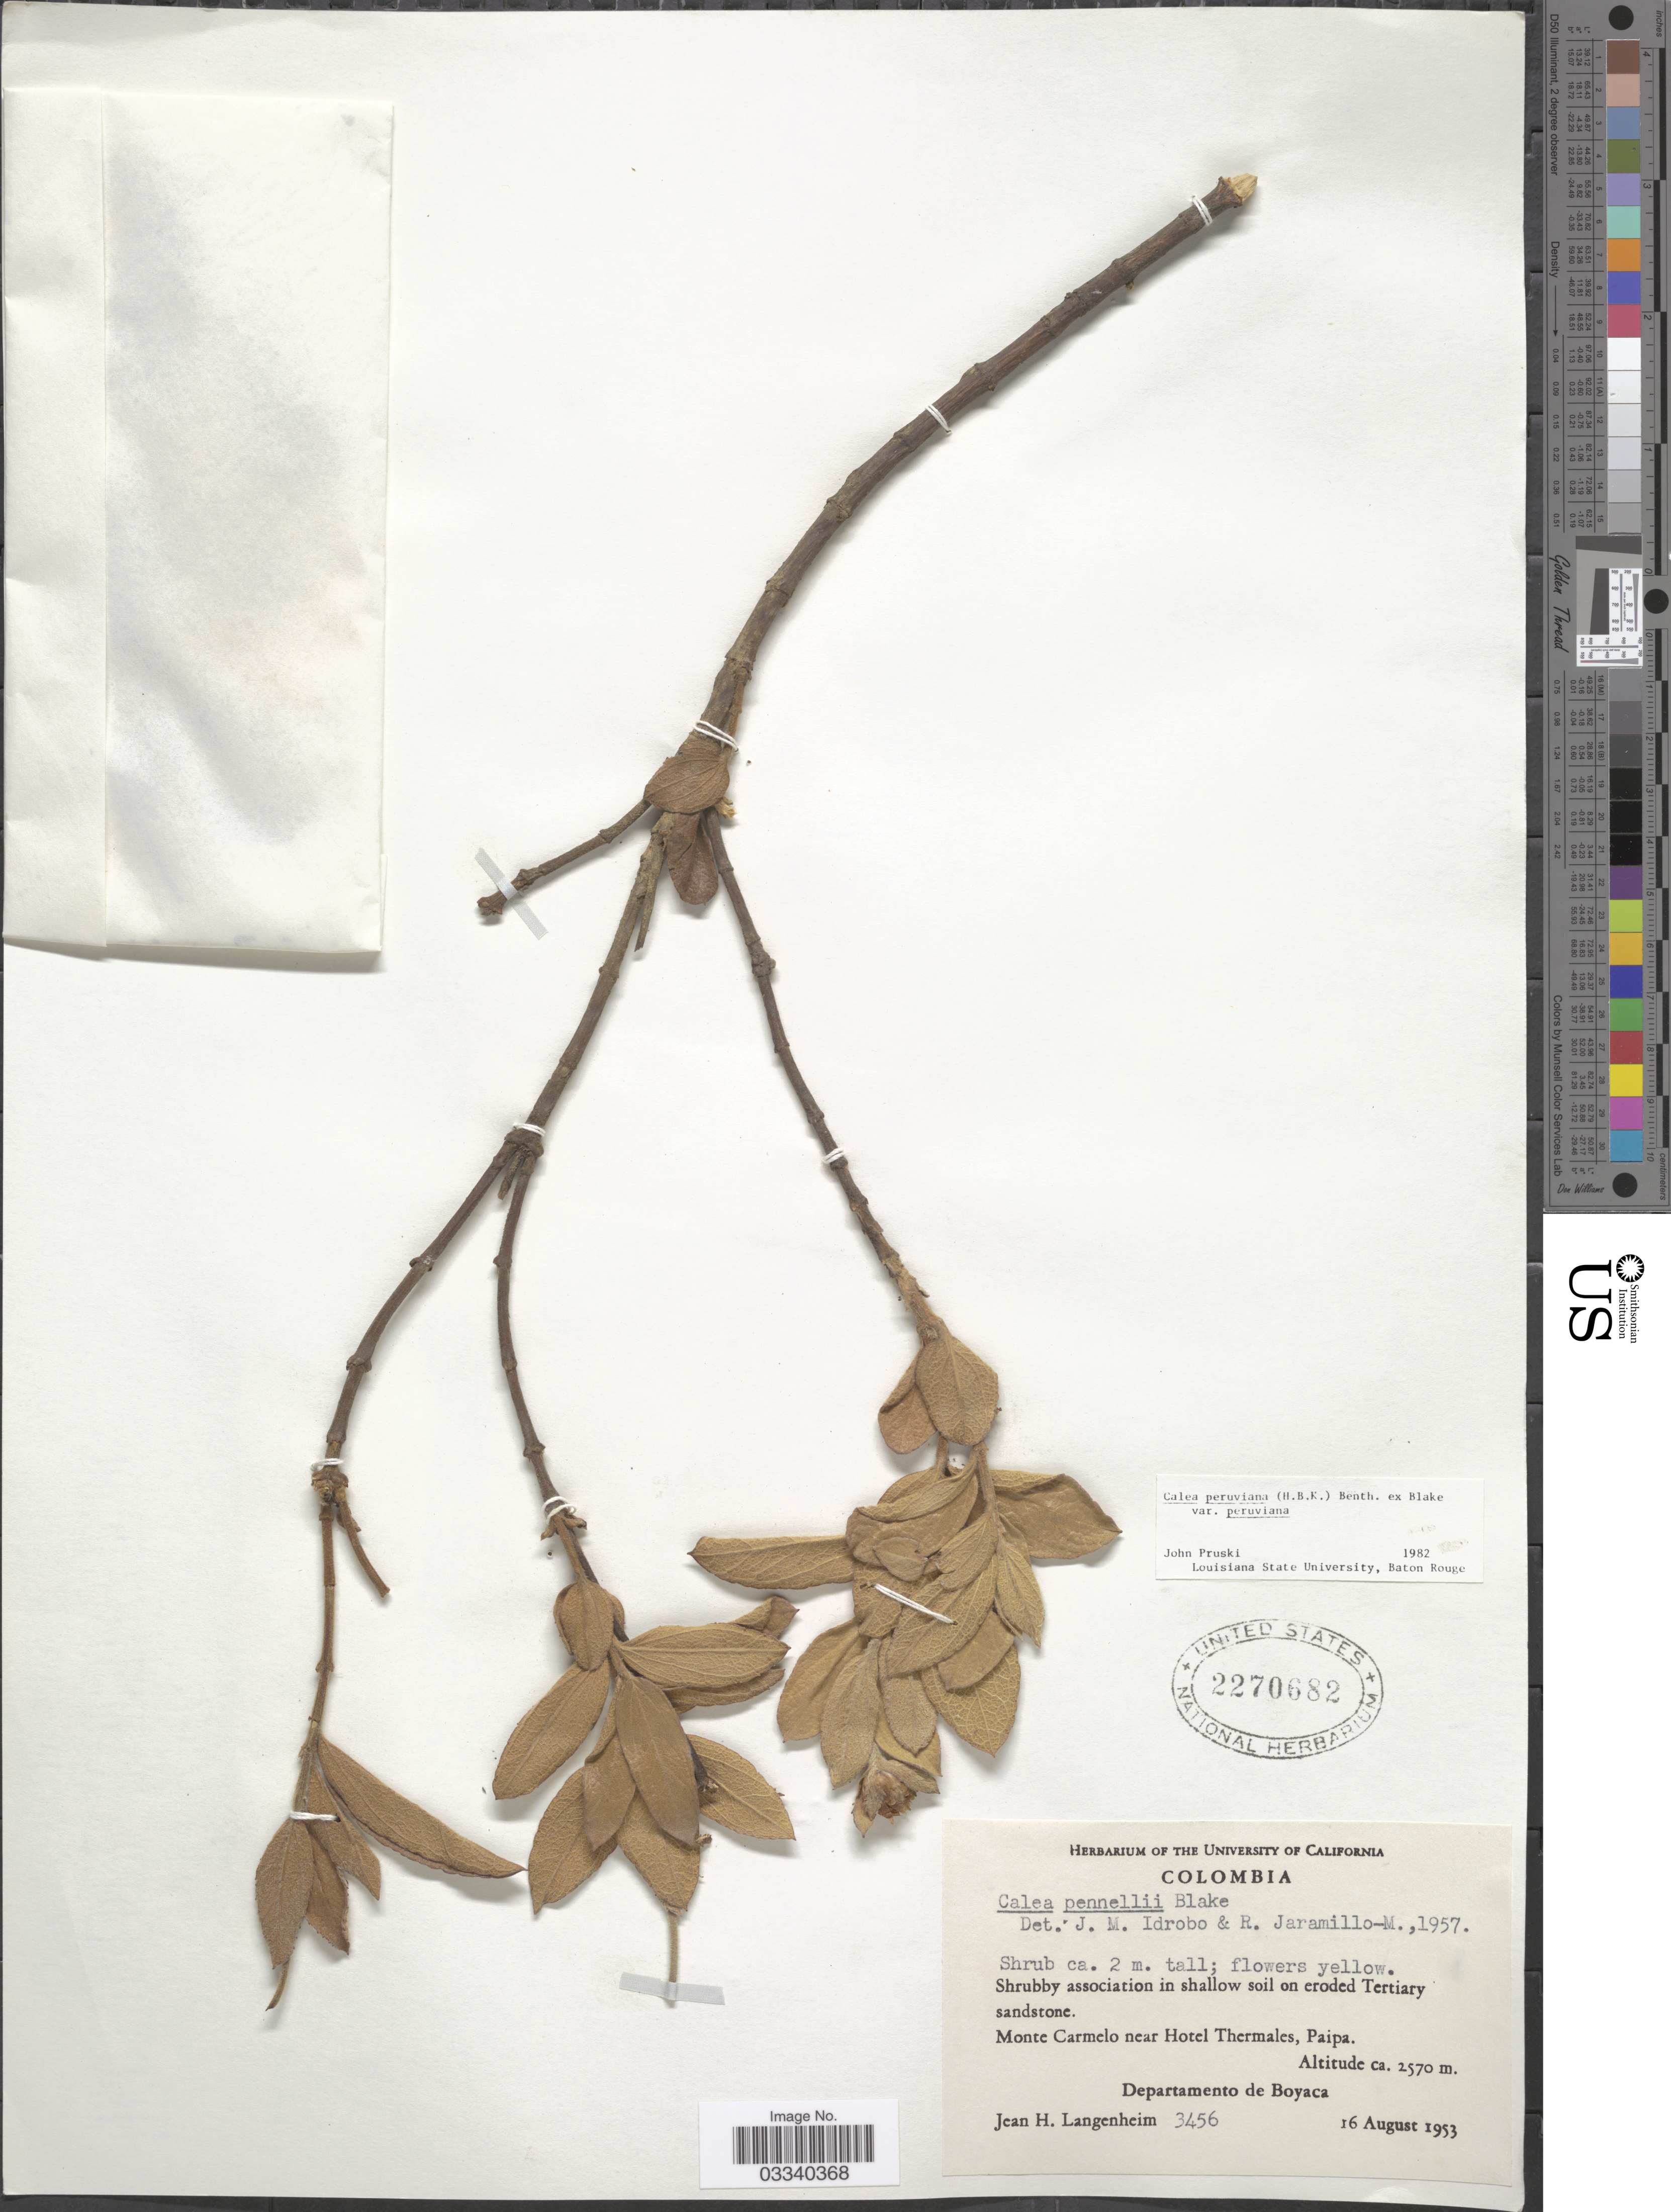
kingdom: Plantae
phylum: Tracheophyta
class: Magnoliopsida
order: Asterales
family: Asteraceae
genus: Calea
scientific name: Calea peruviana var. peruviana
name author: (Kunth) Benth.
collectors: J. H. Langenheim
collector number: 3456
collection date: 1953-08-16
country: Colombia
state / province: Boyacá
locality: Monte Carmelo near Hotel Thermales, Paipa, Departamento de Boyaca.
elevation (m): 2570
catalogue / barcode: US 2270682